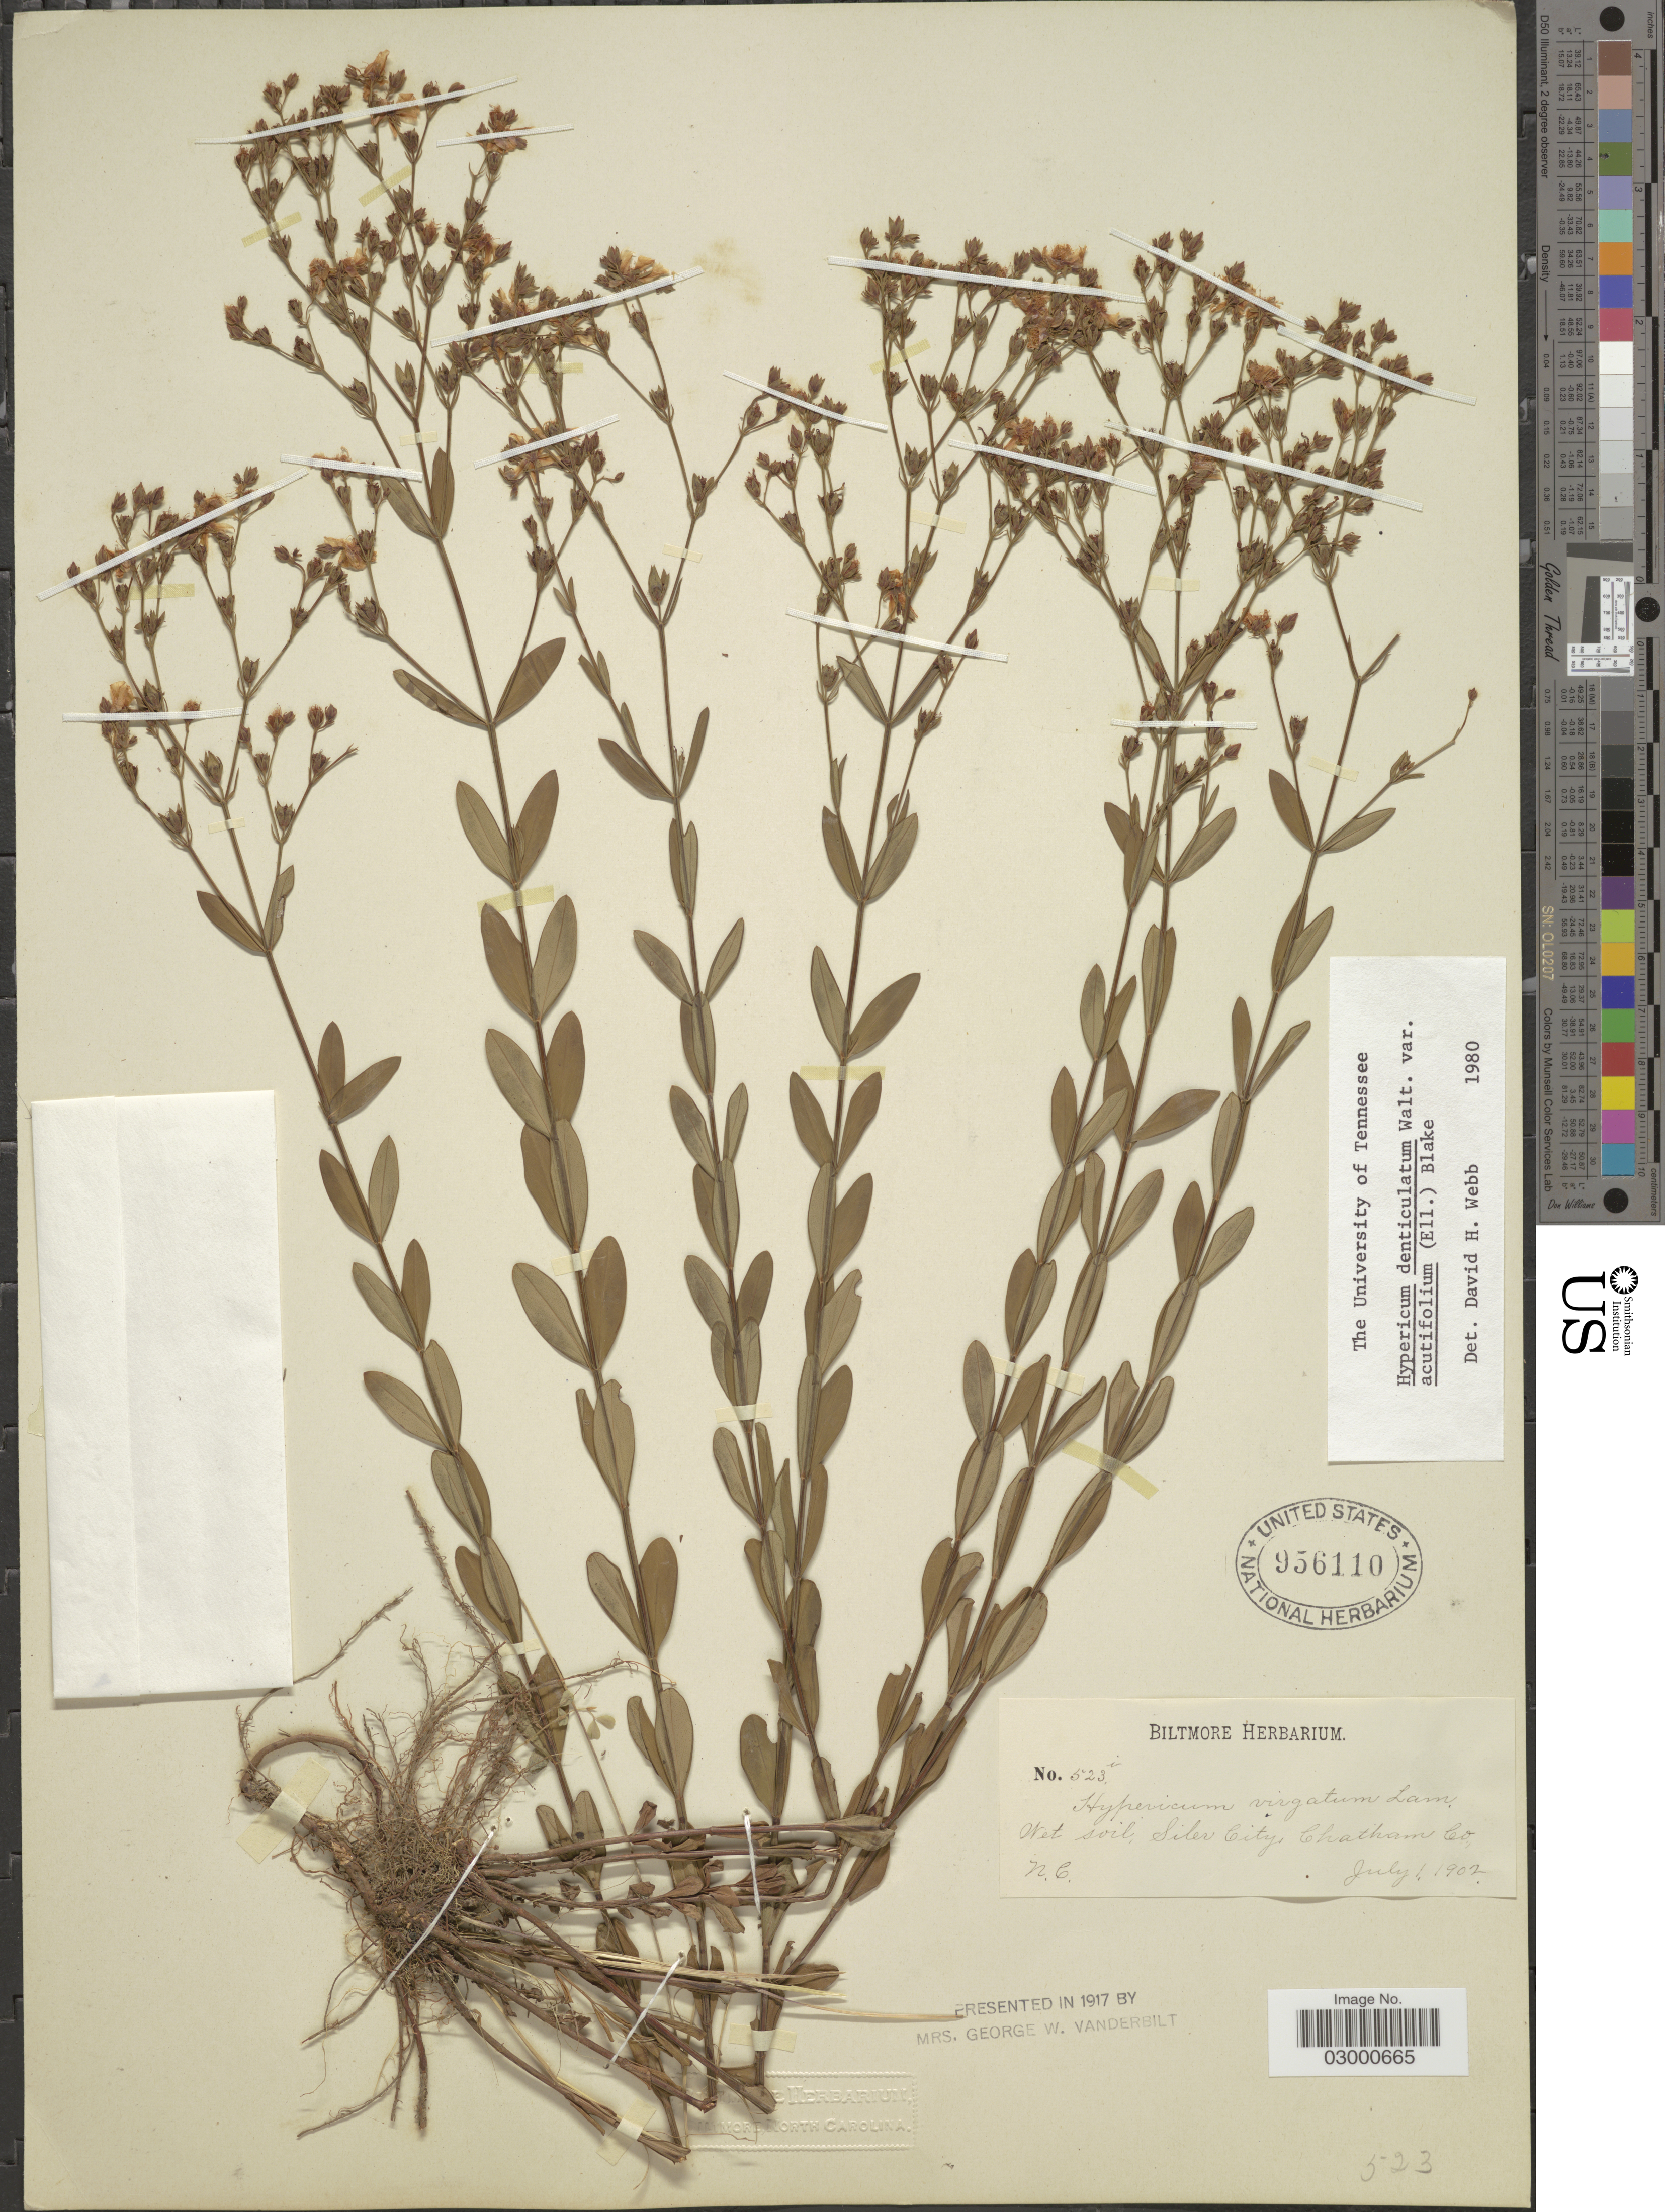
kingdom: Plantae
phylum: Tracheophyta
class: Magnoliopsida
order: Malpighiales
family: Hypericaceae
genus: Hypericum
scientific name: Hypericum denticulatum var. acutifolium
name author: (Elliott) N. Robson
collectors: ex herb. Biltmore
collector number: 523i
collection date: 1902-07-01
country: United States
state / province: North Carolina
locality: Siler City, Chatham Co.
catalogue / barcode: US 956110